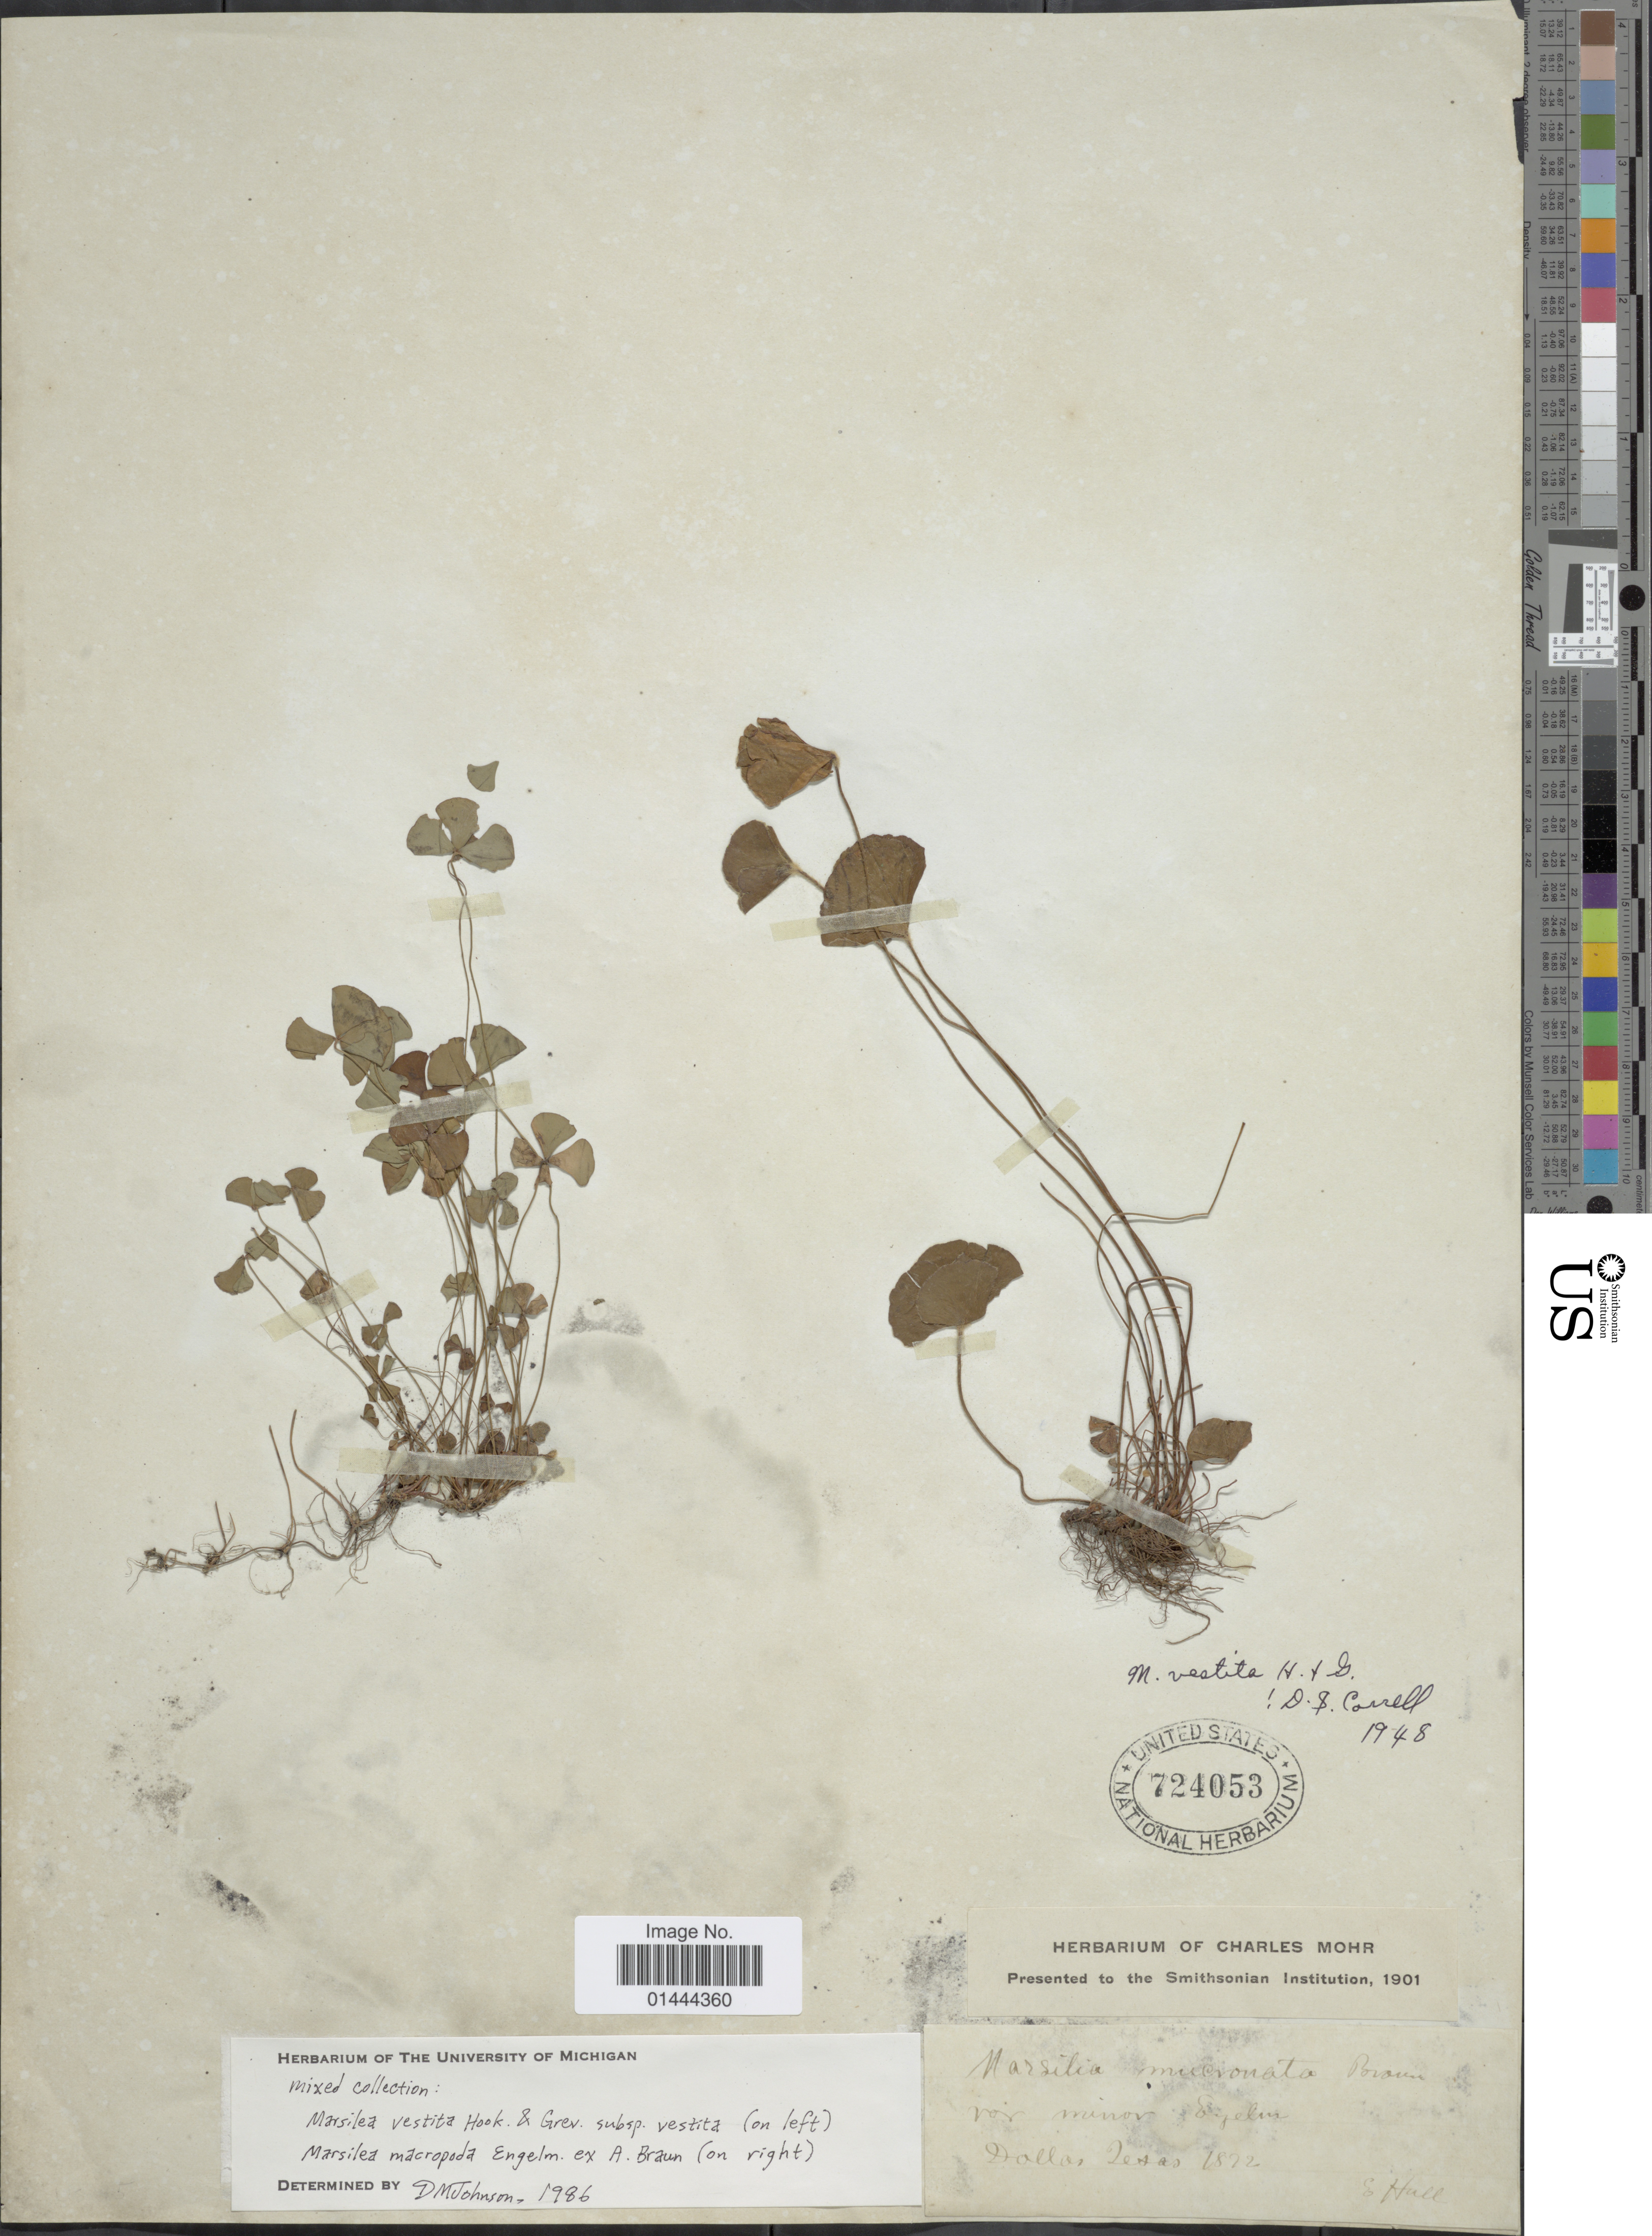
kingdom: Plantae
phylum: Tracheophyta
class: Polypodiopsida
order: Salviniales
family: Marsileaceae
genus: Marsilea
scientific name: Marsilea vestita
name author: Hook. & Grev.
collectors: E. Hall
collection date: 1872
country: United States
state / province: Texas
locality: Dallas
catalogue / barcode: US 724053